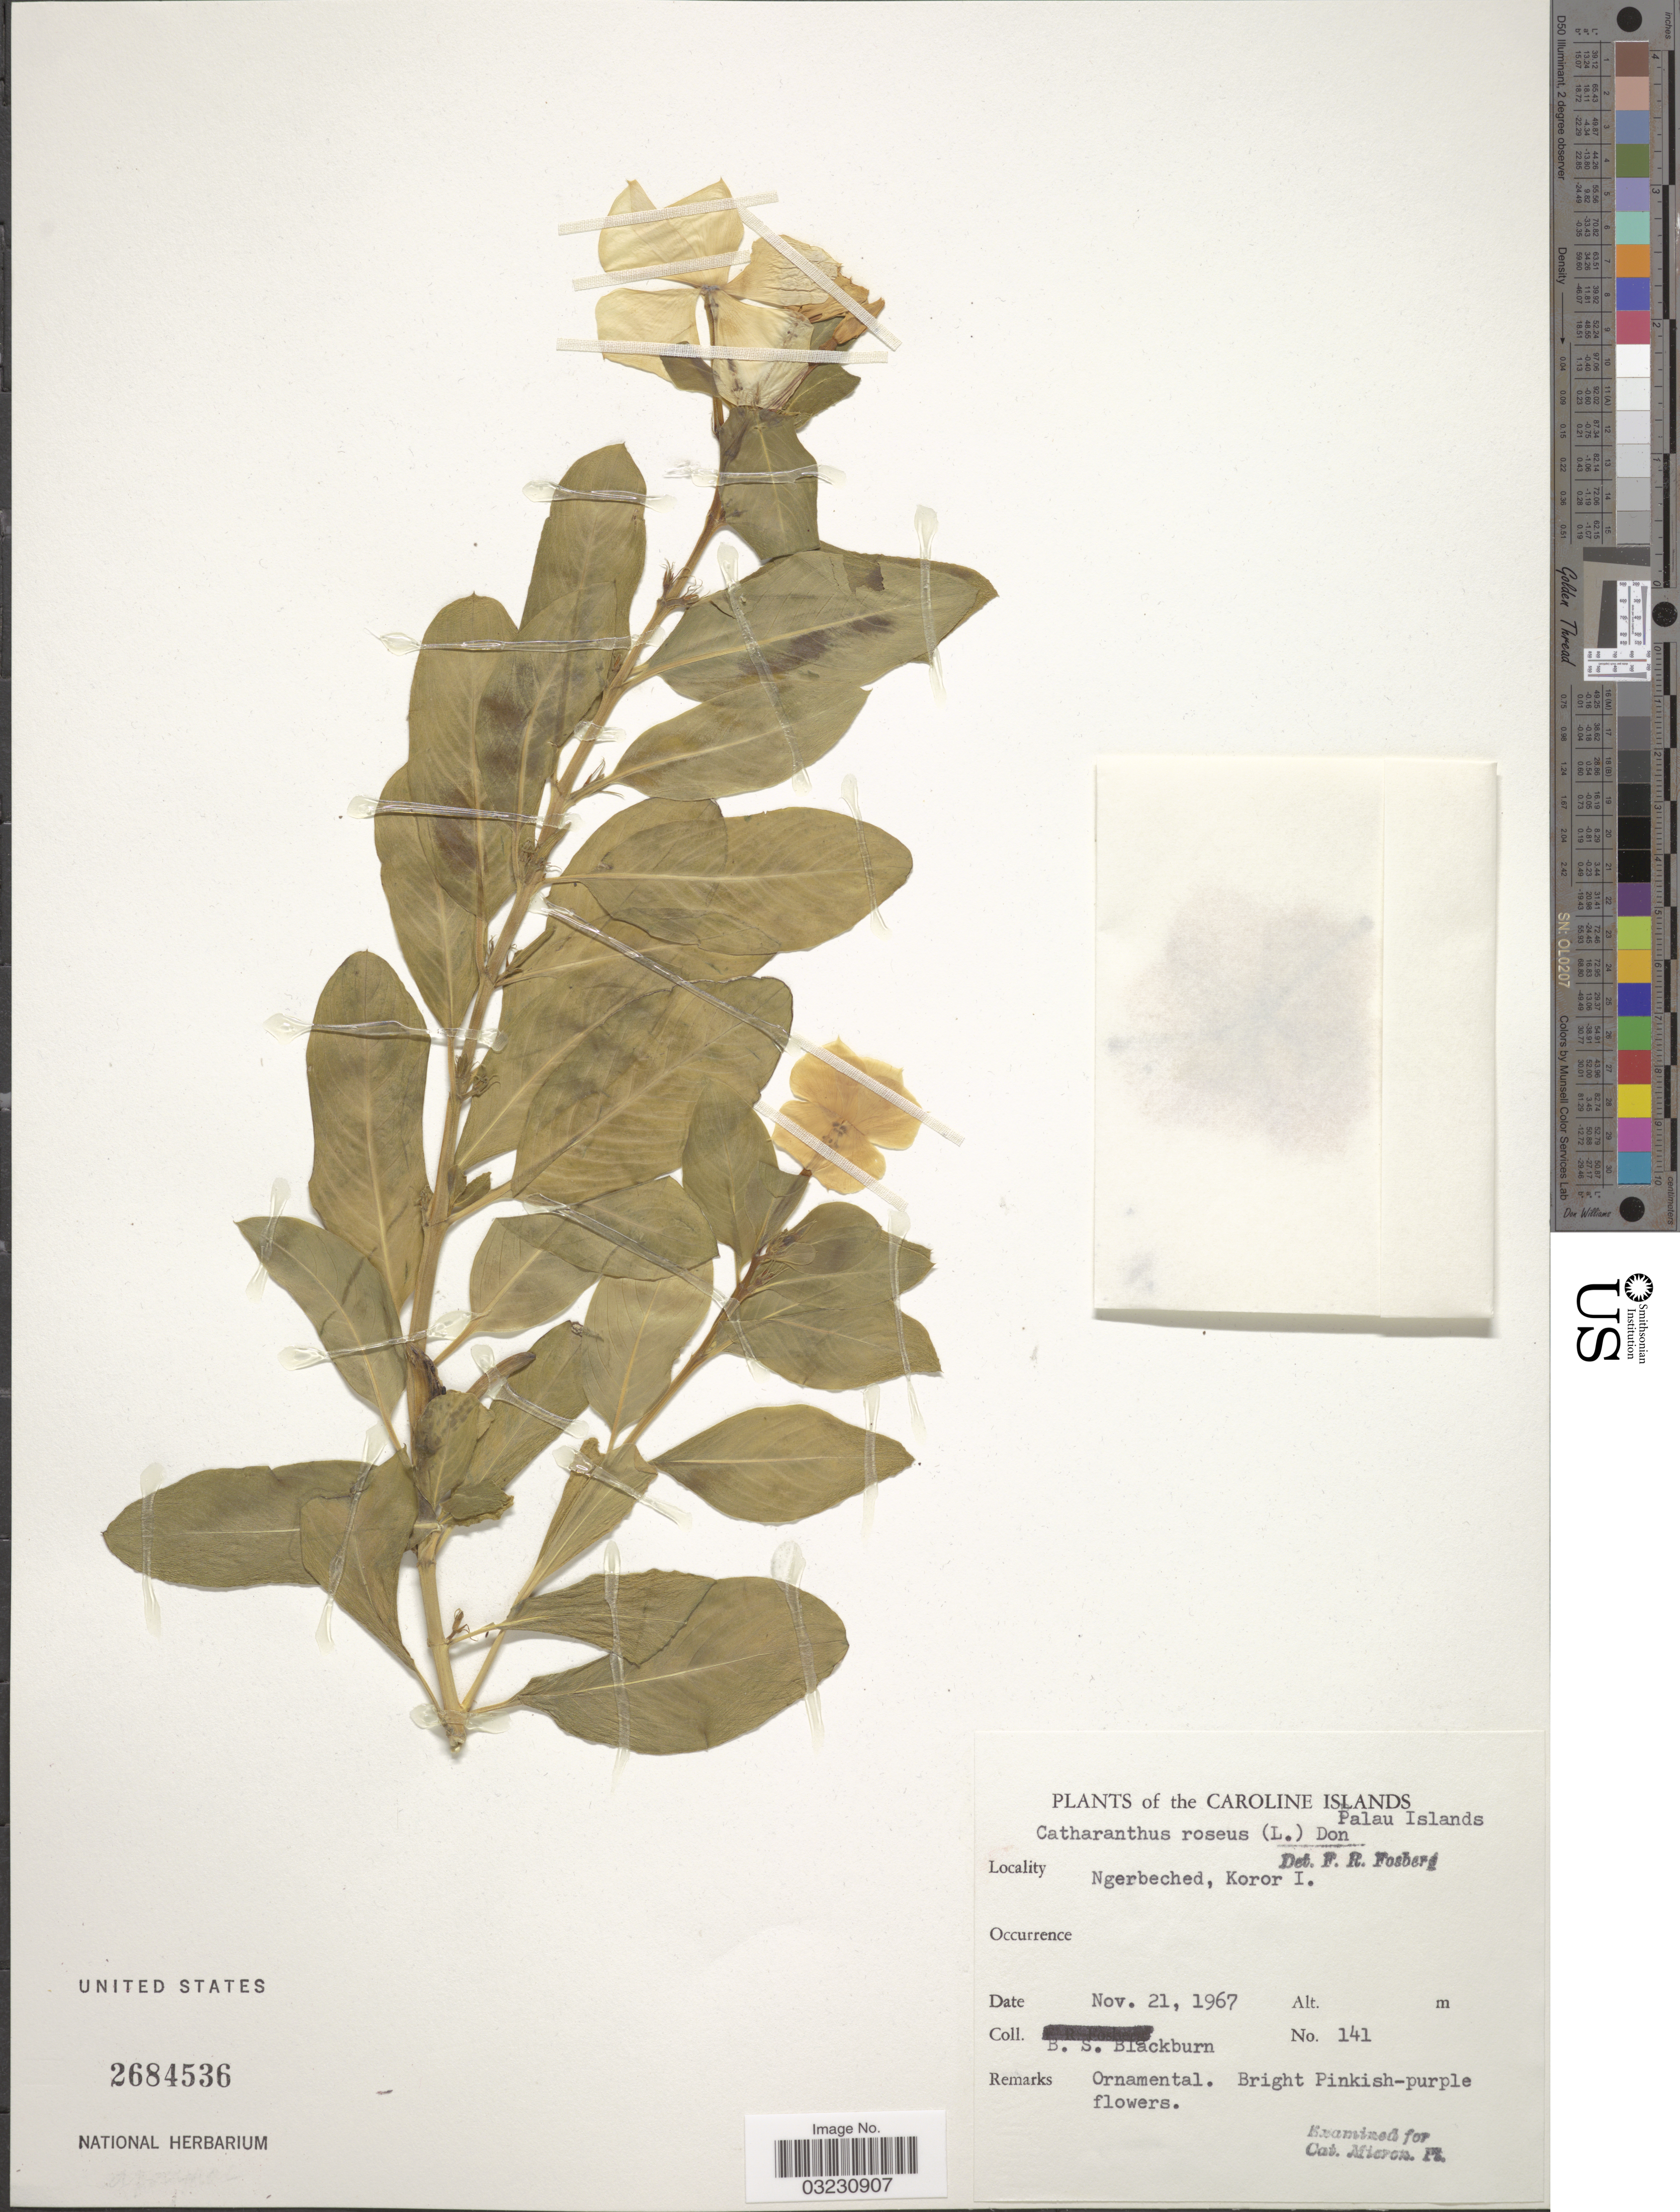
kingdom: Plantae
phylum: Tracheophyta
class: Magnoliopsida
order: Gentianales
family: Apocynaceae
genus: Catharanthus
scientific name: Catharanthus roseus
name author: (L.) G. Don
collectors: B. S. Blackburn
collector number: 141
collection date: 1967-11-21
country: Palau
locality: Caroline Islands. Palau Islands. Ngerbeched, Koror I.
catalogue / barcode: US 2684536